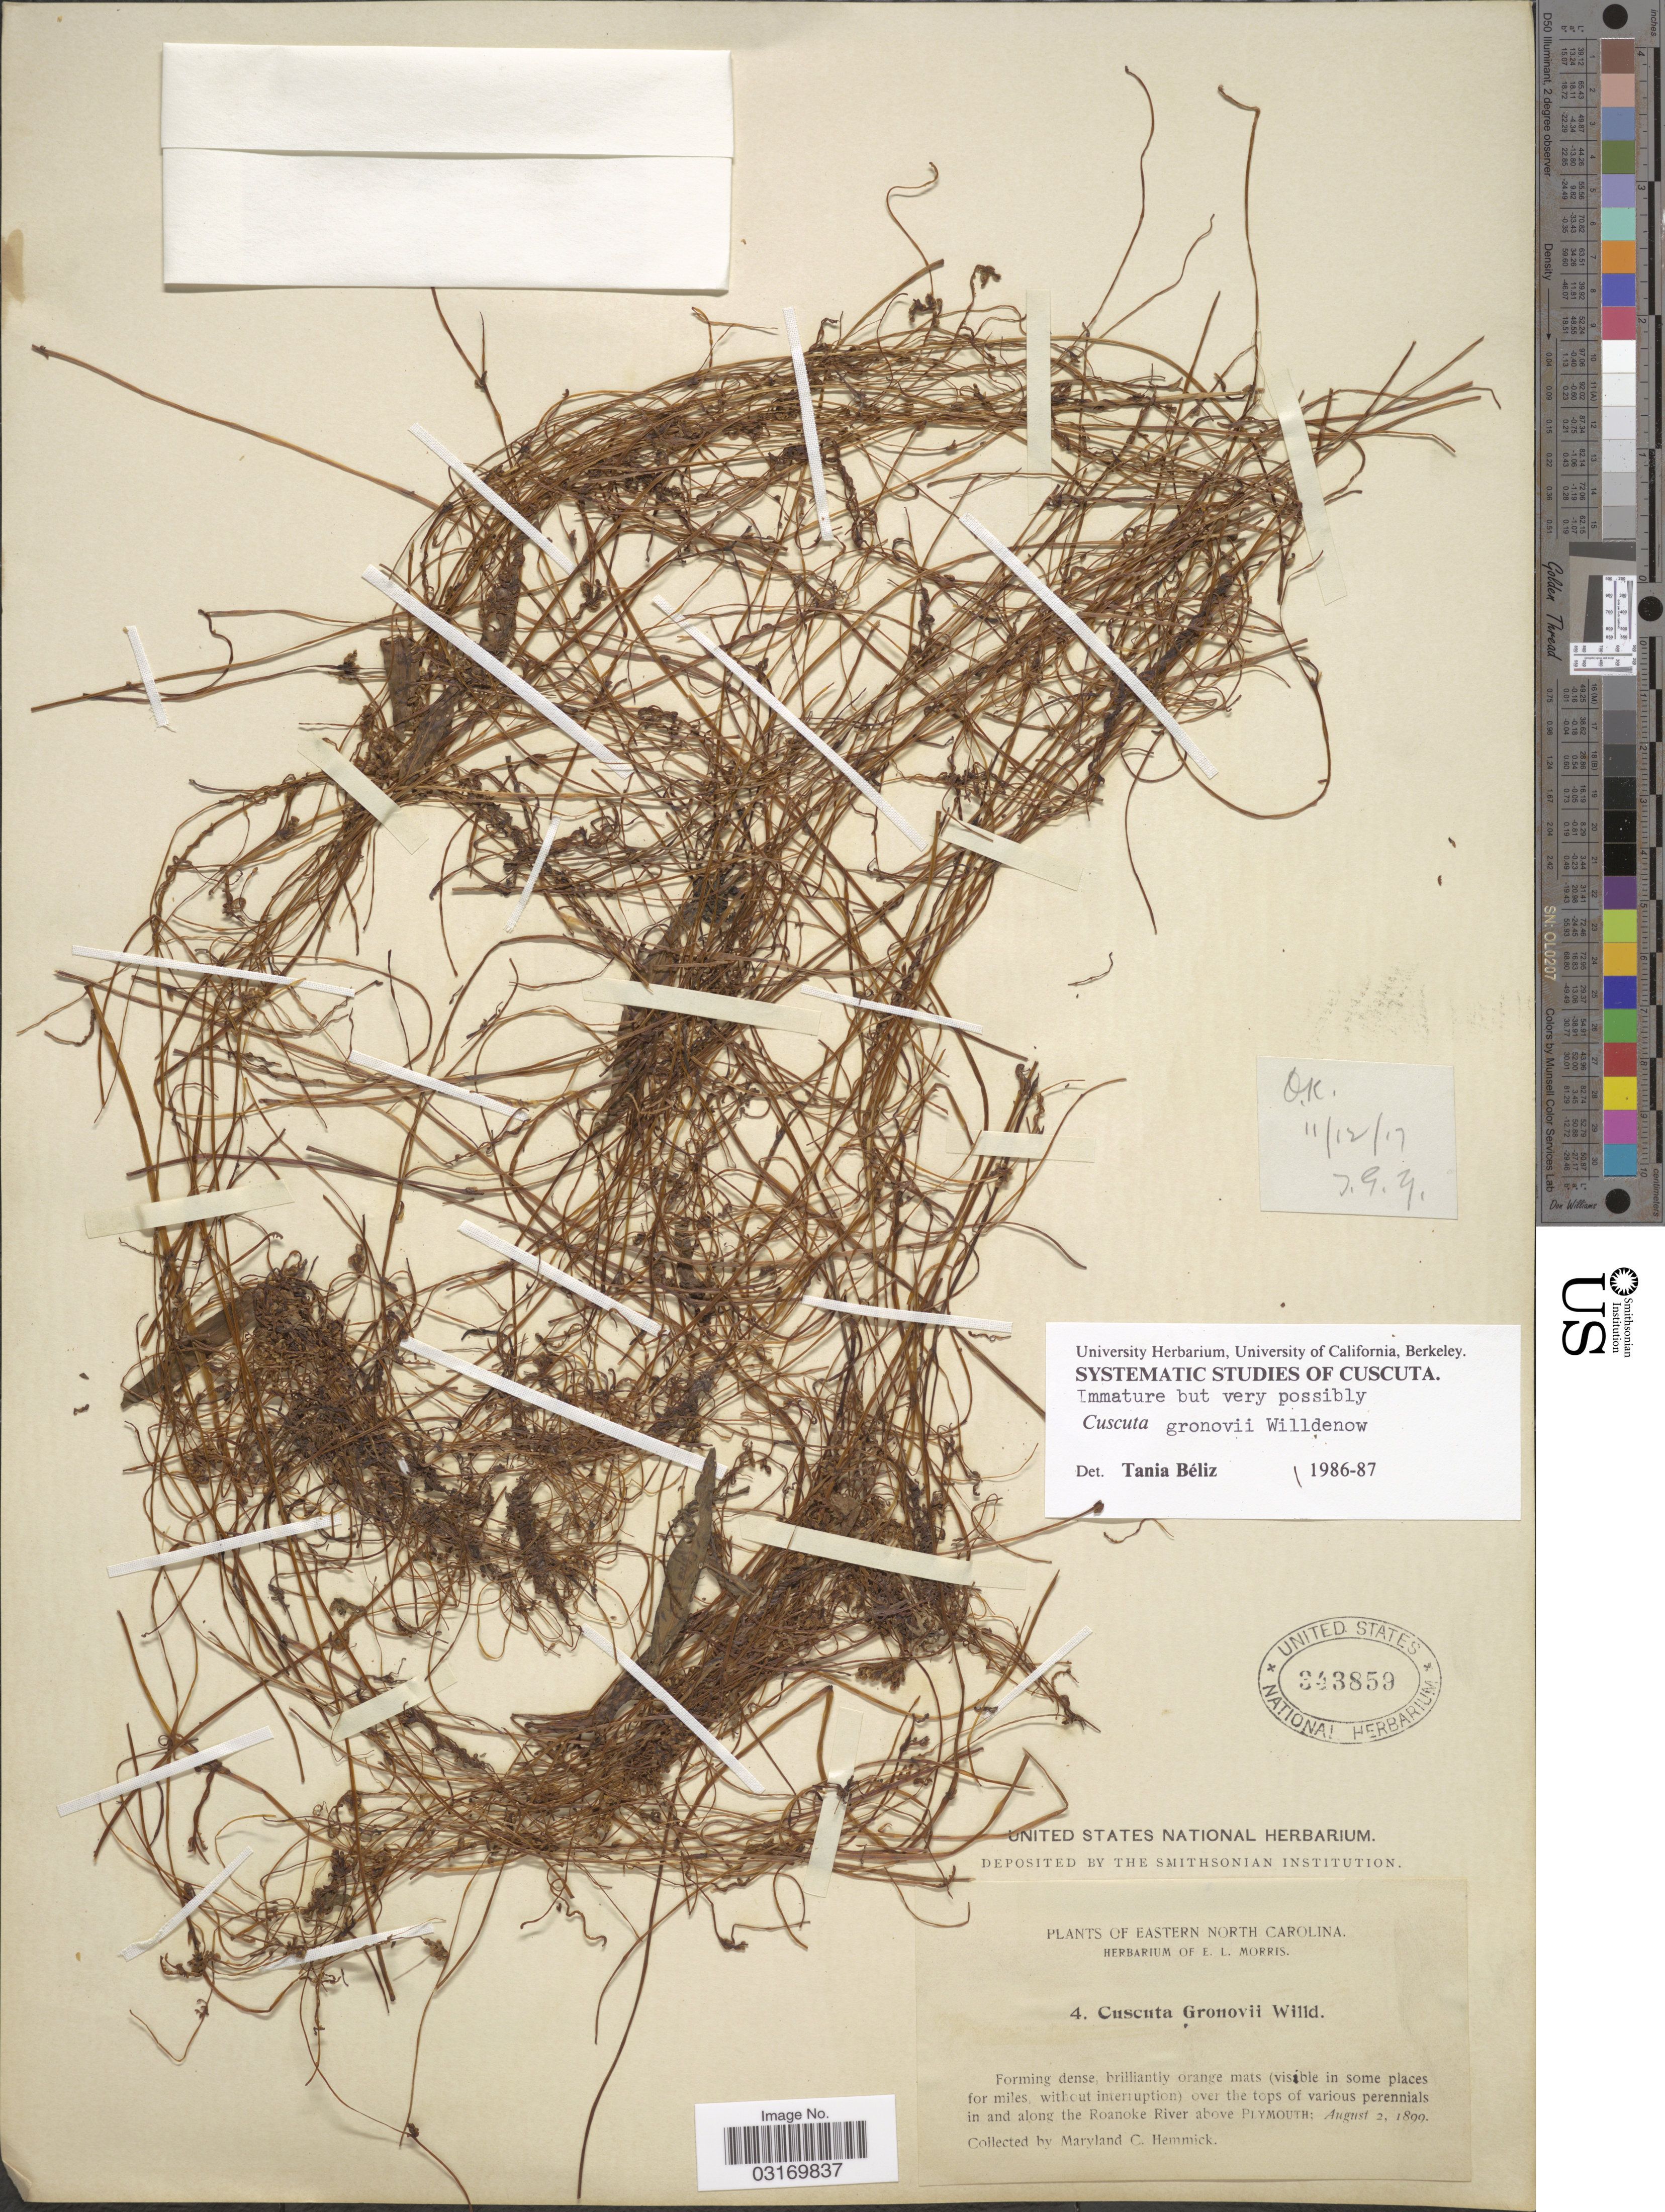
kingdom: Plantae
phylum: Tracheophyta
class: Magnoliopsida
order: Solanales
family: Convolvulaceae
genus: Cuscuta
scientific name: Cuscuta gronovii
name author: Willd. ex Schult.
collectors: M. Hemmick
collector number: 4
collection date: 1899-08-02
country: United States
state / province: North Carolina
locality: Eastern North Carolina. Over the tops of various perennials in and along the Roanoke River above Plymouth.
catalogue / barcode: US 343859